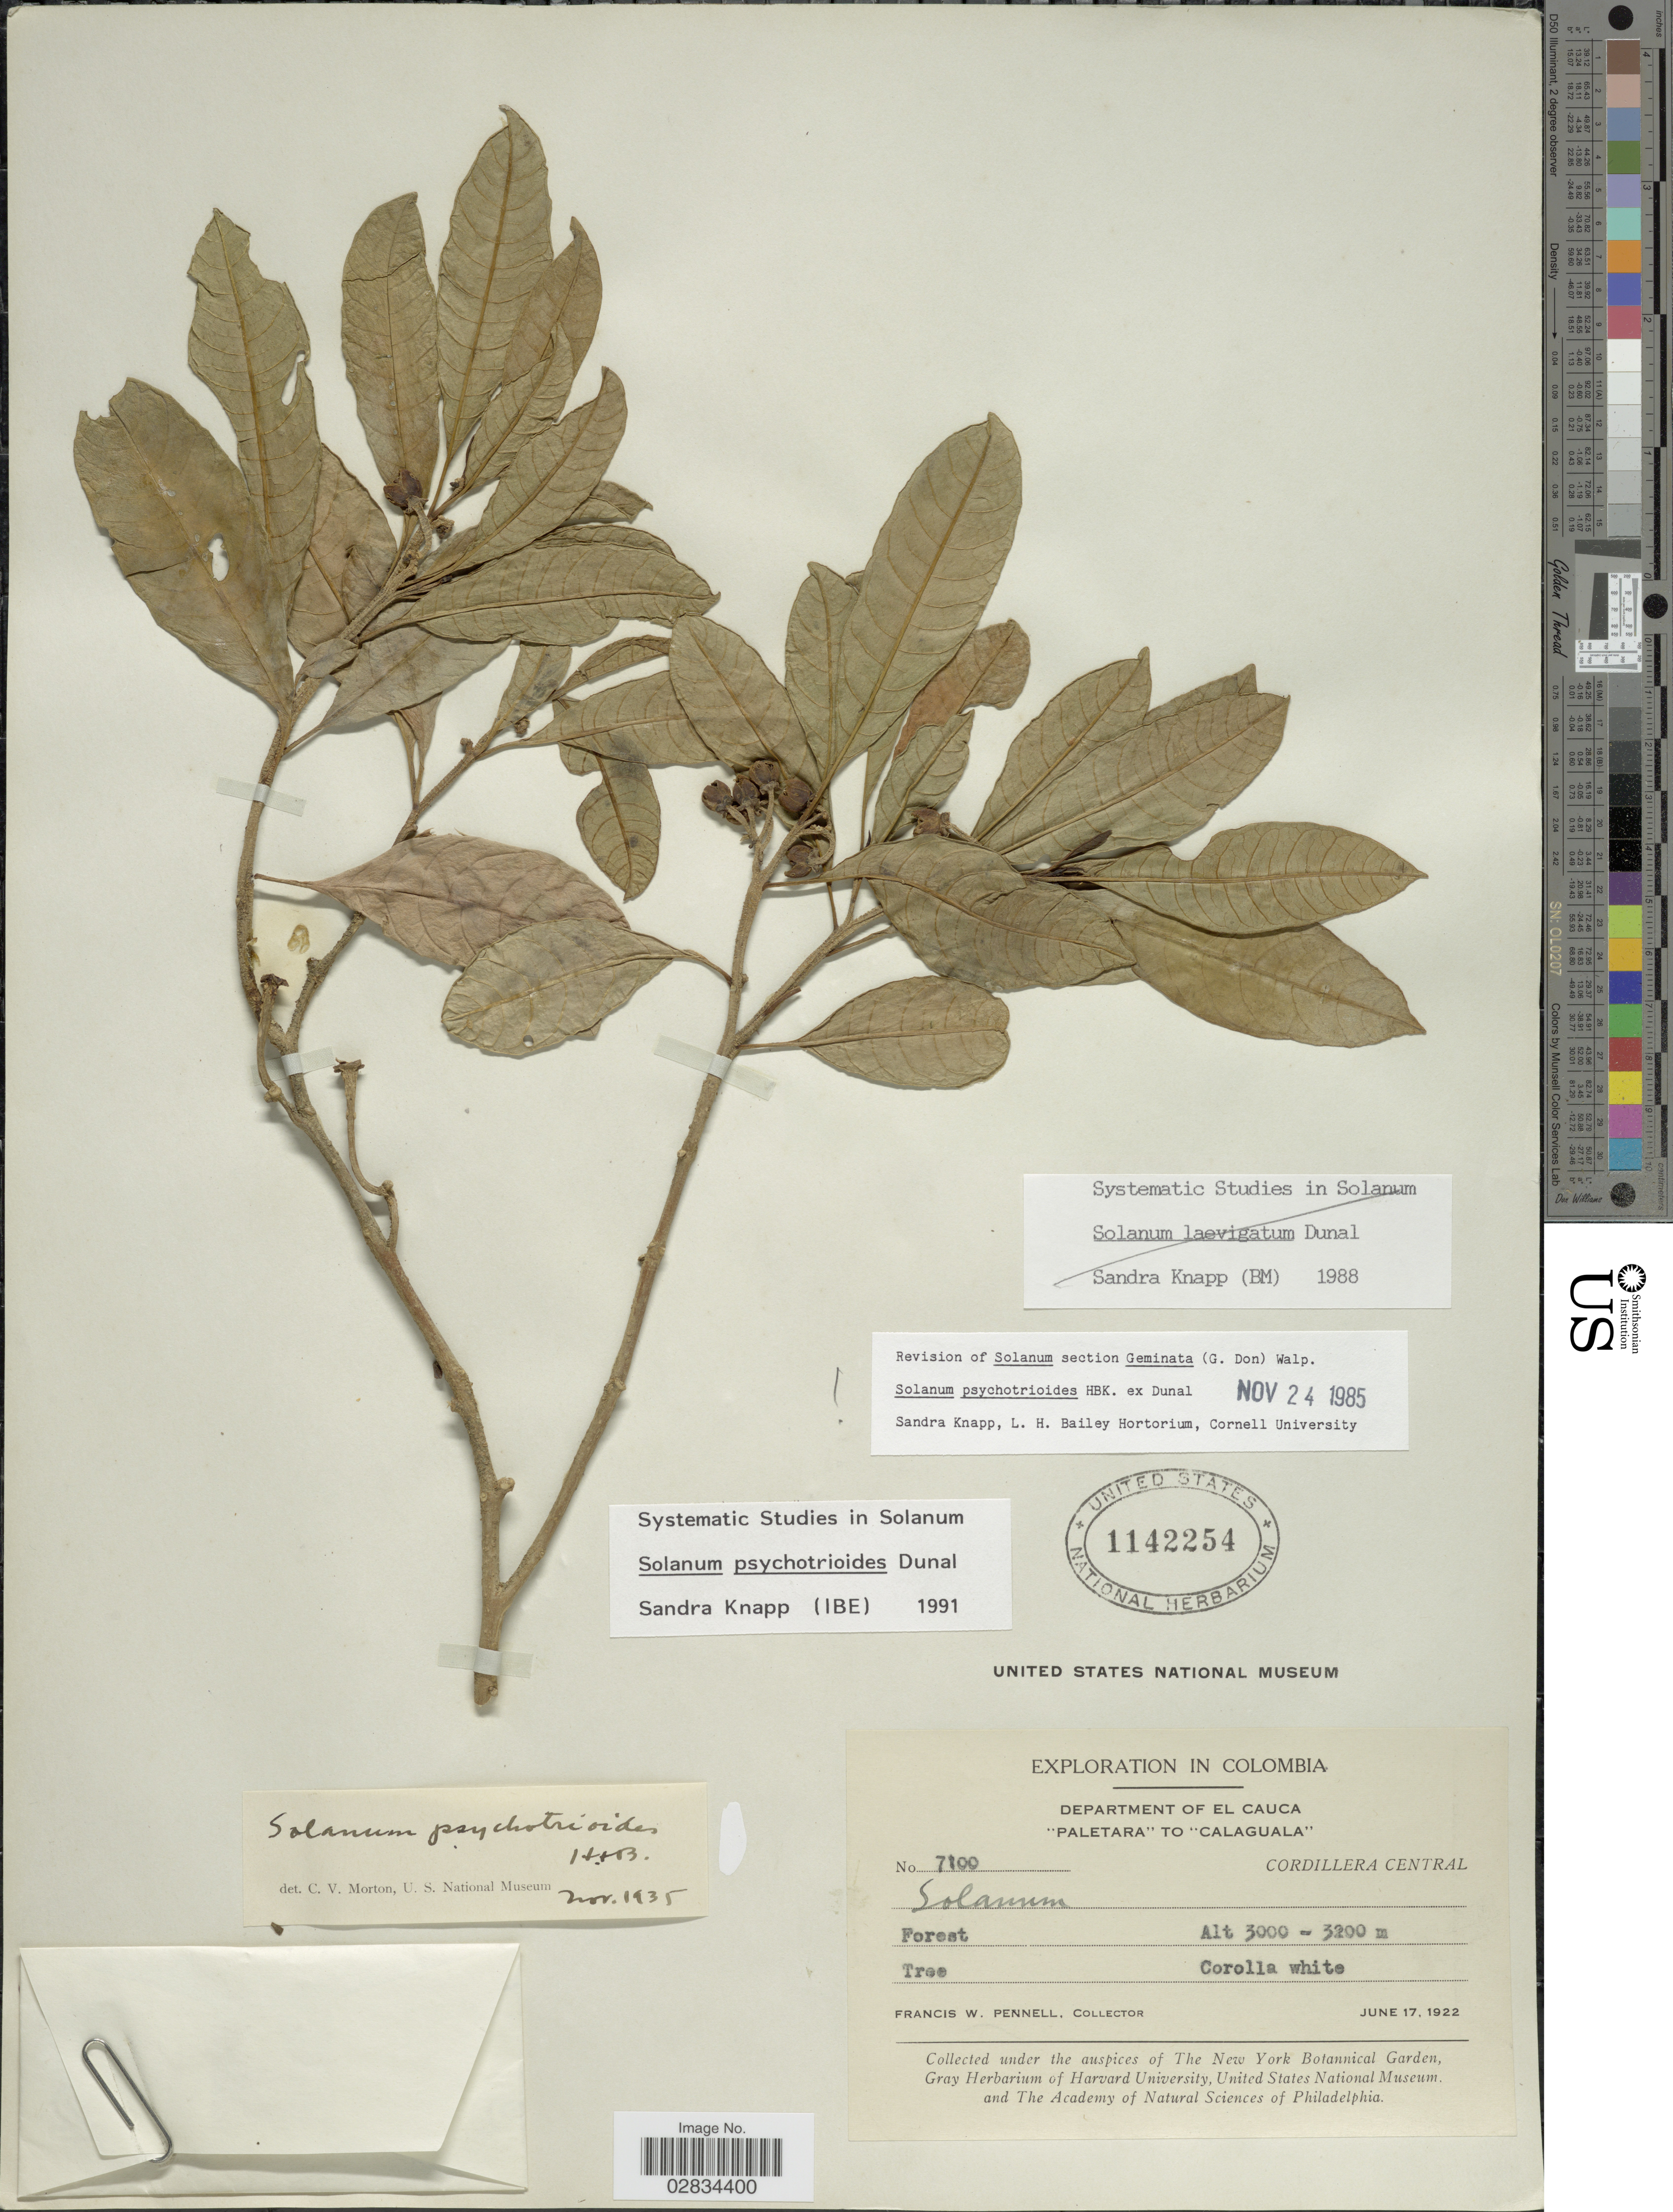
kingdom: Plantae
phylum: Tracheophyta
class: Magnoliopsida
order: Solanales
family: Solanaceae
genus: Solanum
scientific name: Solanum psychotrioides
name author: Dunal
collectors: F. W. Pennell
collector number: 7100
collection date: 1922-06-17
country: Colombia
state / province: Cauca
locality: Department of El Cauca. "Paletara" to "Calaguala". Cordillera Central.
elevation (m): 3000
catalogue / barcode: US 1142254